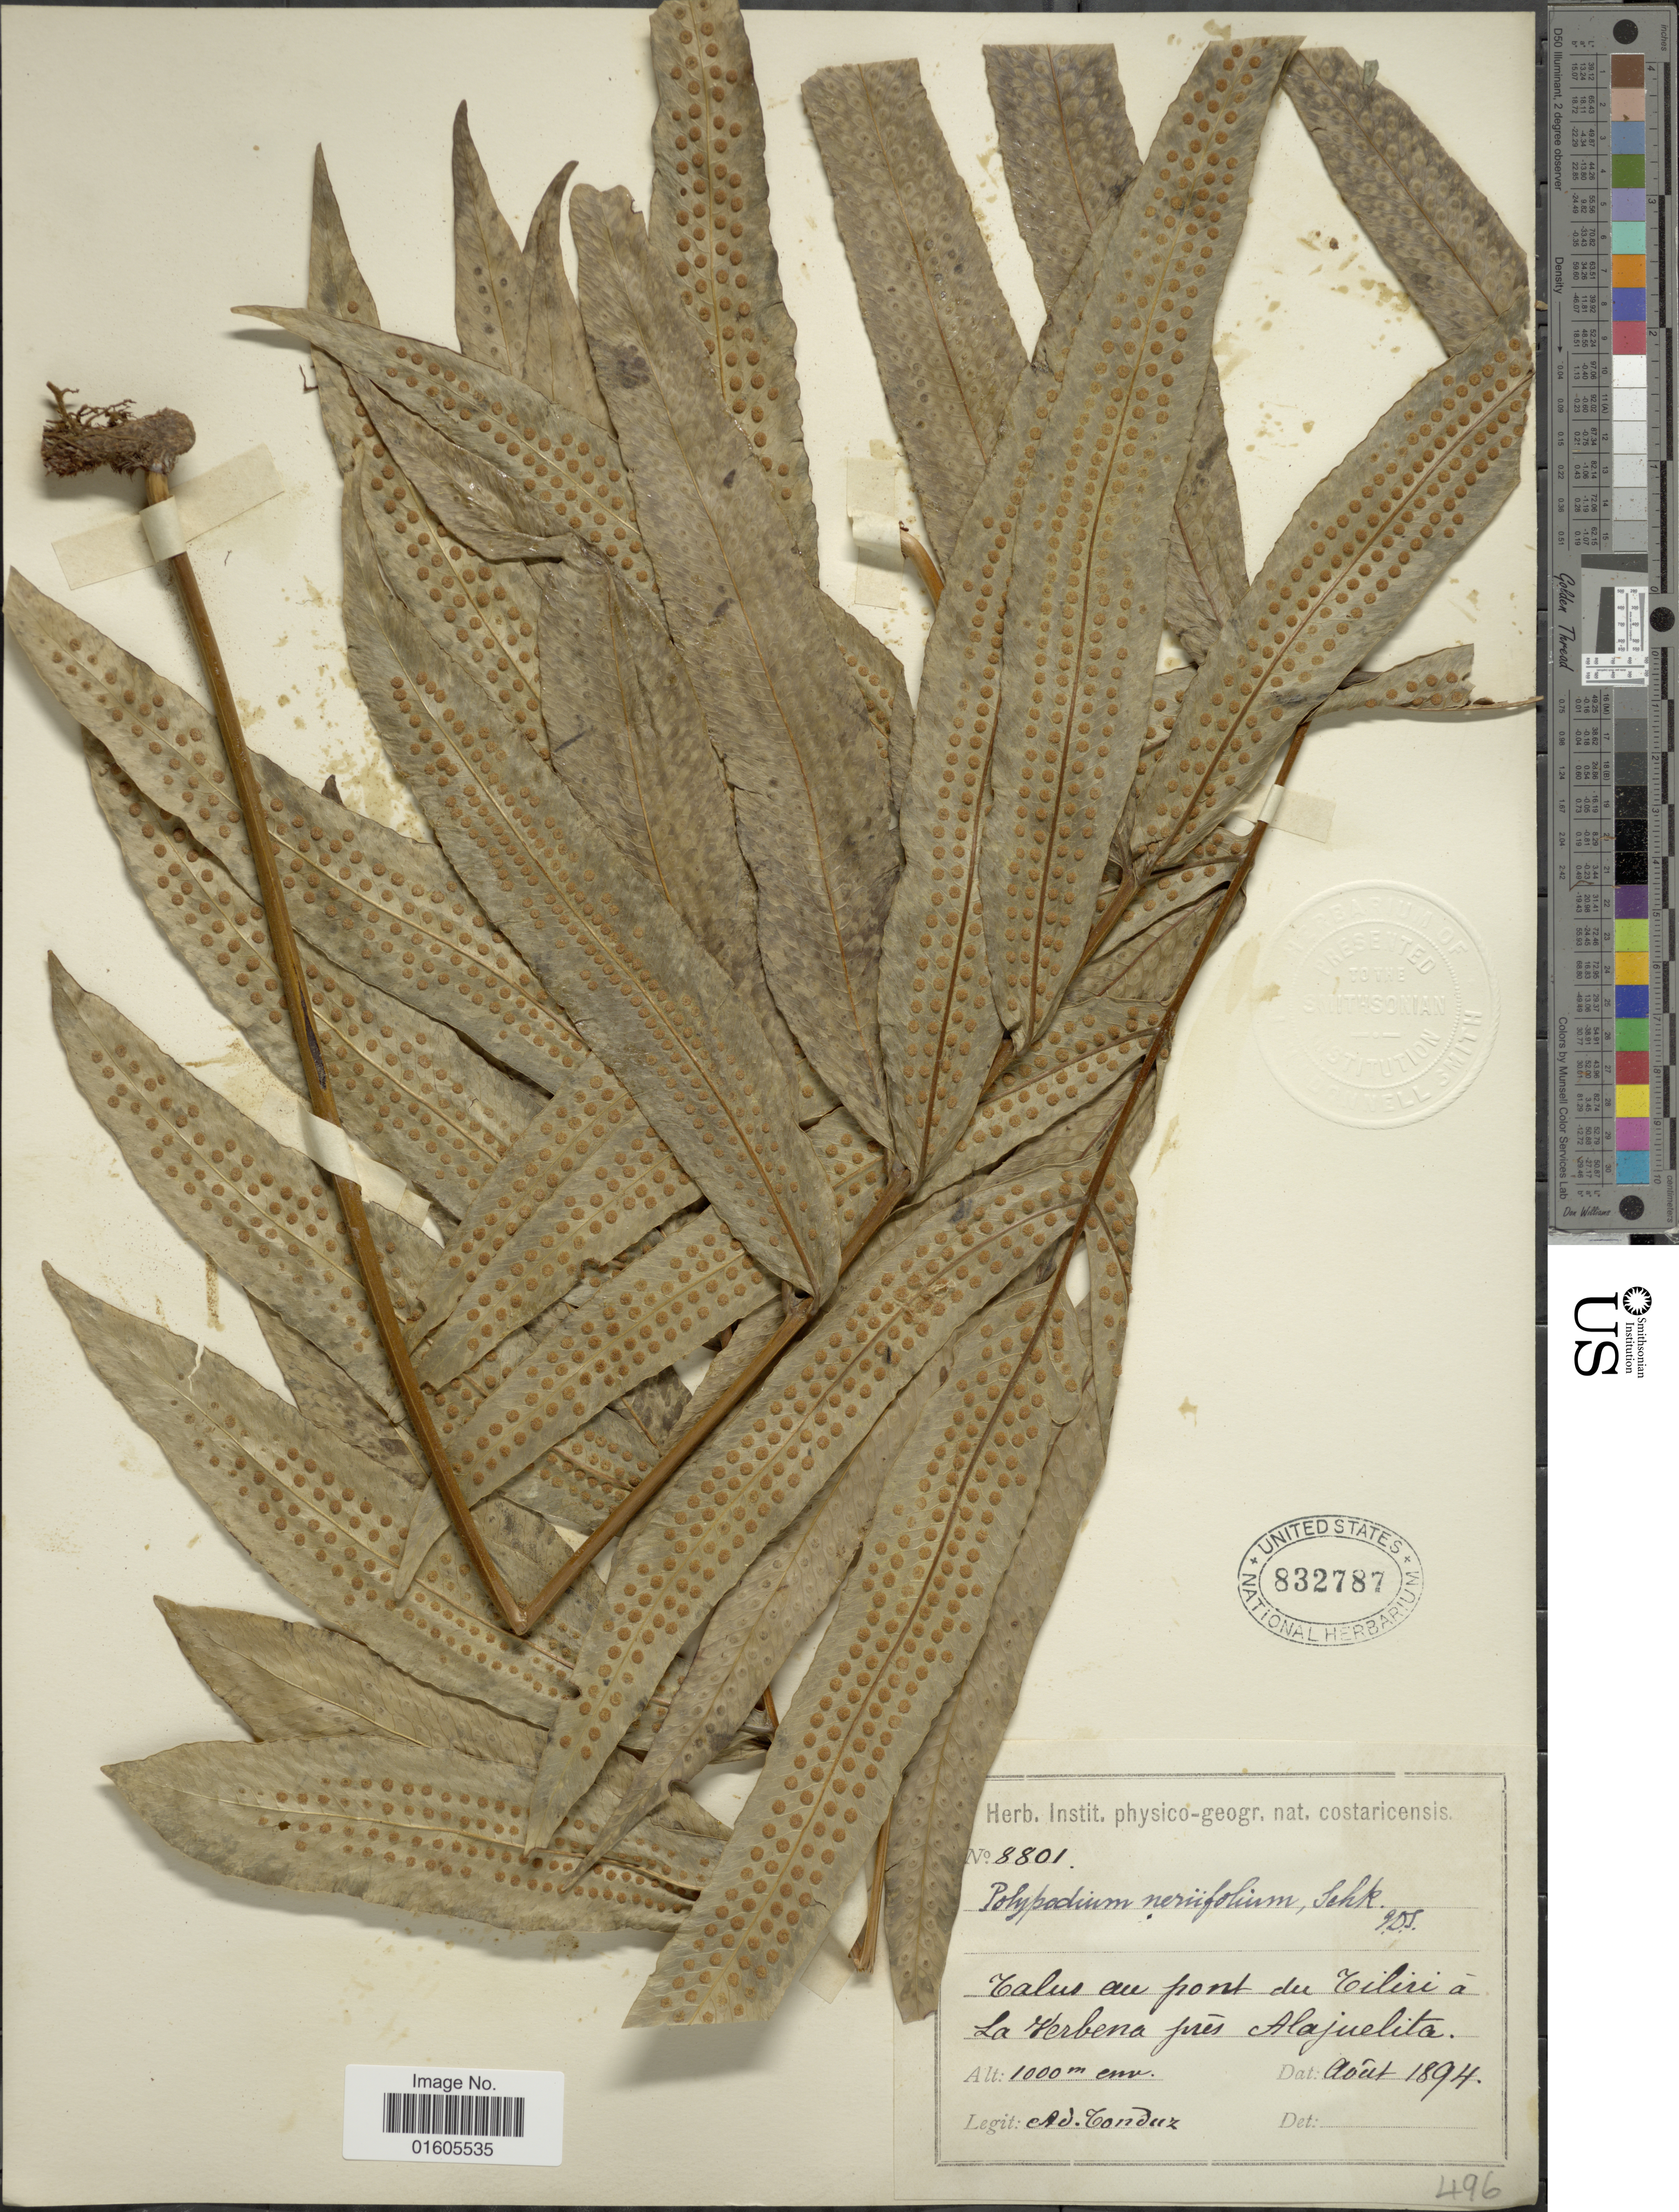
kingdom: Plantae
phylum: Tracheophyta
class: Polypodiopsida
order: Polypodiales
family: Polypodiaceae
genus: Serpocaulon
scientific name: Serpocaulon triseriale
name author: (Sw.) A.R. Sm.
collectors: A. Tonduz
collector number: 8801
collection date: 1894-08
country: Costa Rica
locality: Talus au pont du Ciliri á La Verbena près Alajuelita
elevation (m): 1000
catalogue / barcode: US 832787